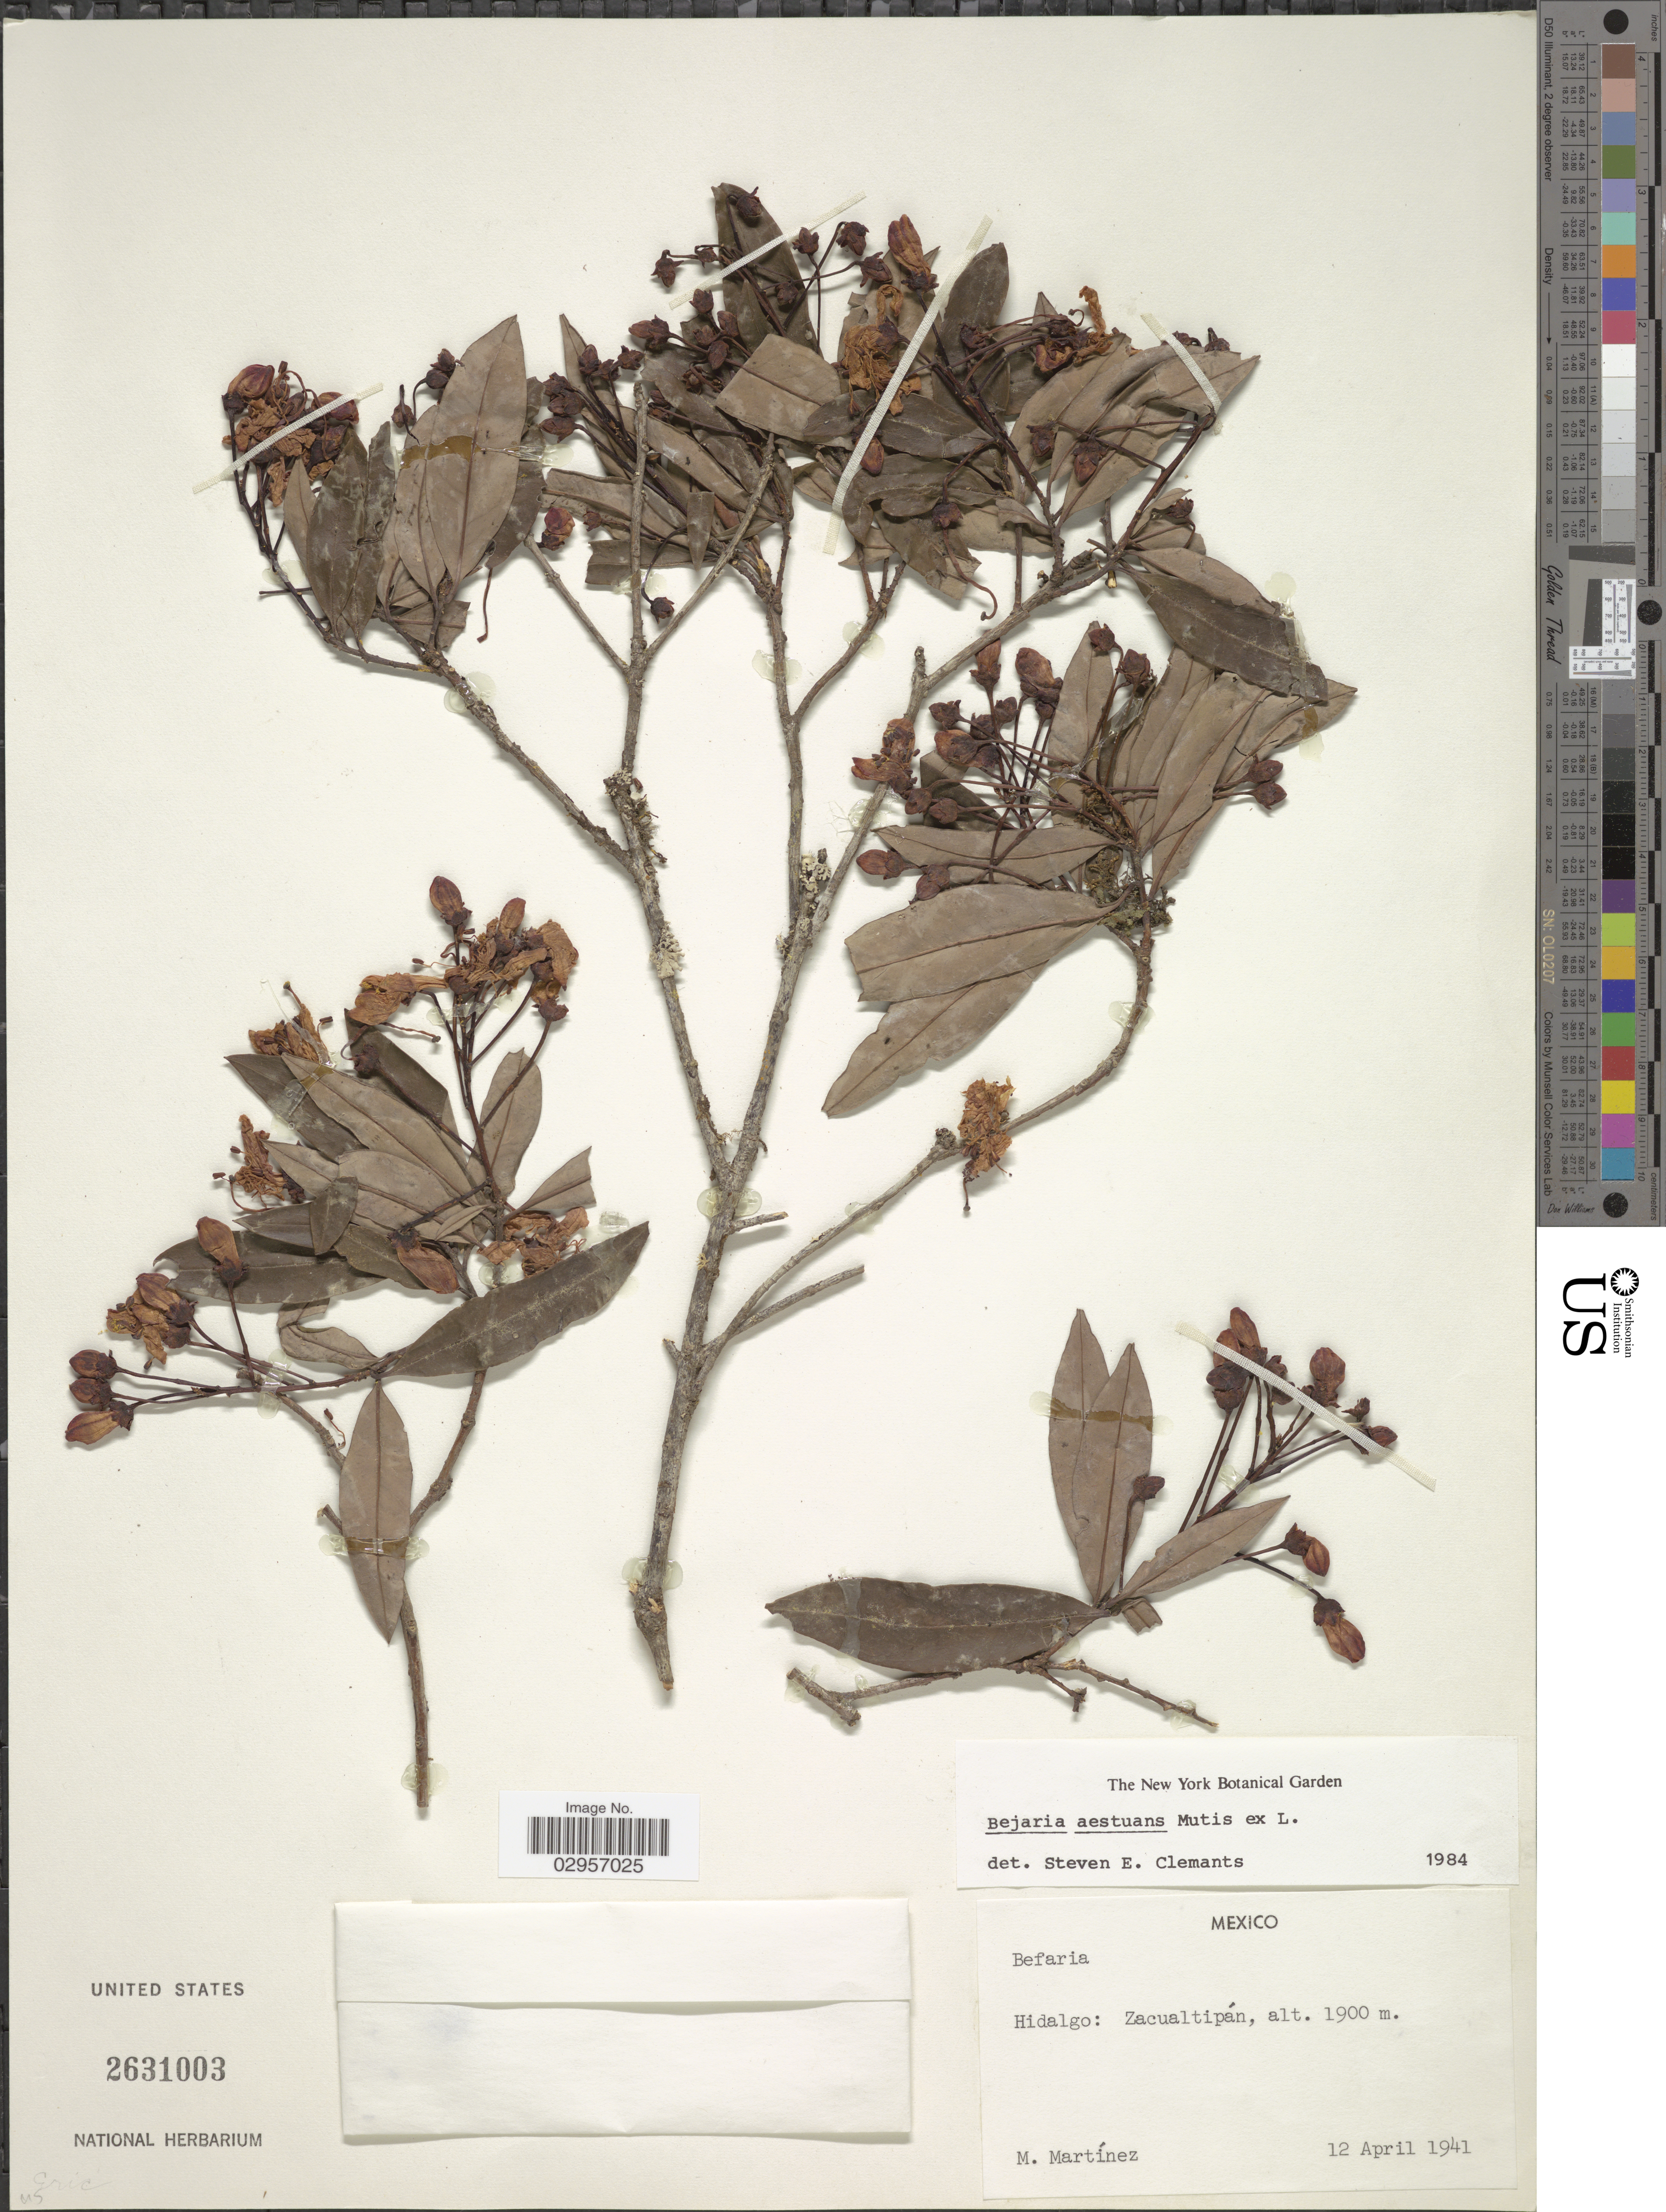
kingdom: Plantae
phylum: Tracheophyta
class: Magnoliopsida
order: Ericales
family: Ericaceae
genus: Befaria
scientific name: Befaria aestuans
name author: Mutis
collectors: M. Martínez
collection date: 1941-04-12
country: Mexico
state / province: Hidalgo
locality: Zacualtipán.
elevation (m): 1900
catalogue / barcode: US 2631003